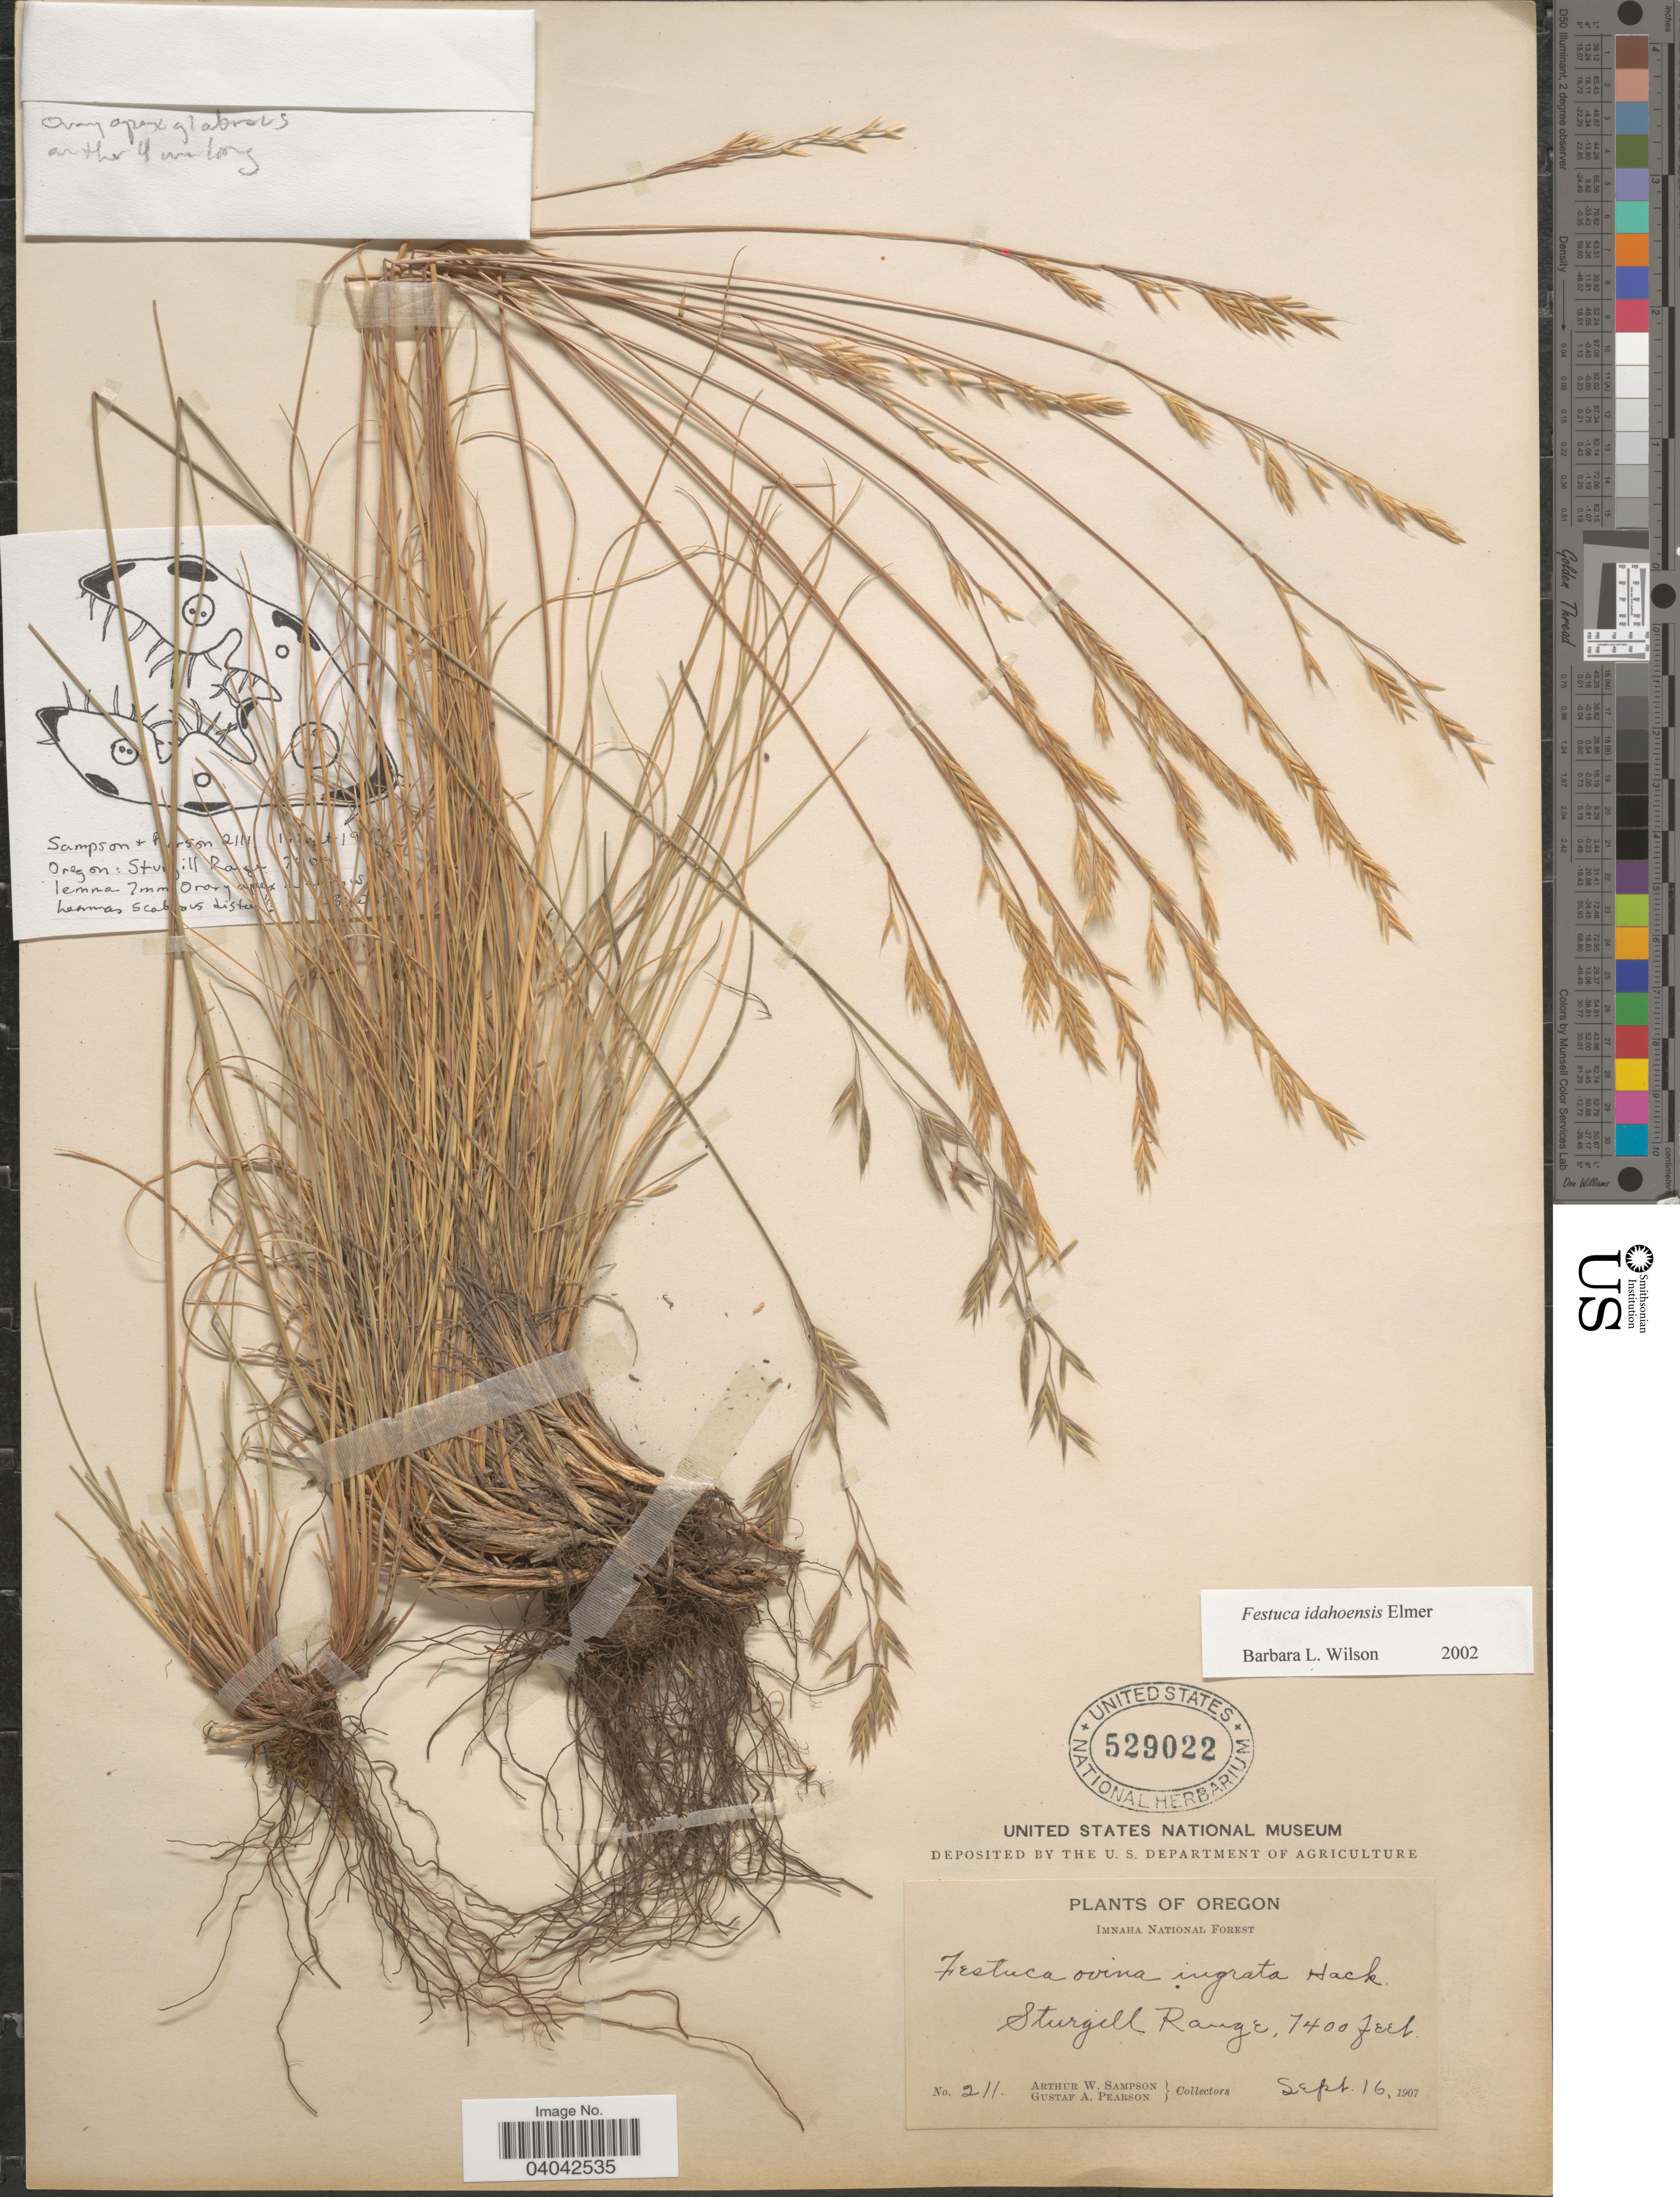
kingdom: Plantae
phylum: Tracheophyta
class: Liliopsida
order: Poales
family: Poaceae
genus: Festuca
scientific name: Festuca idahoensis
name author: Elmer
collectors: A. Sampson & G. Pearson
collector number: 211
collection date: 1907-09-16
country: United States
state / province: Oregon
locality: Imnaha National Forest. Sturgill Range.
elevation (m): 2256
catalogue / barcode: US 529022